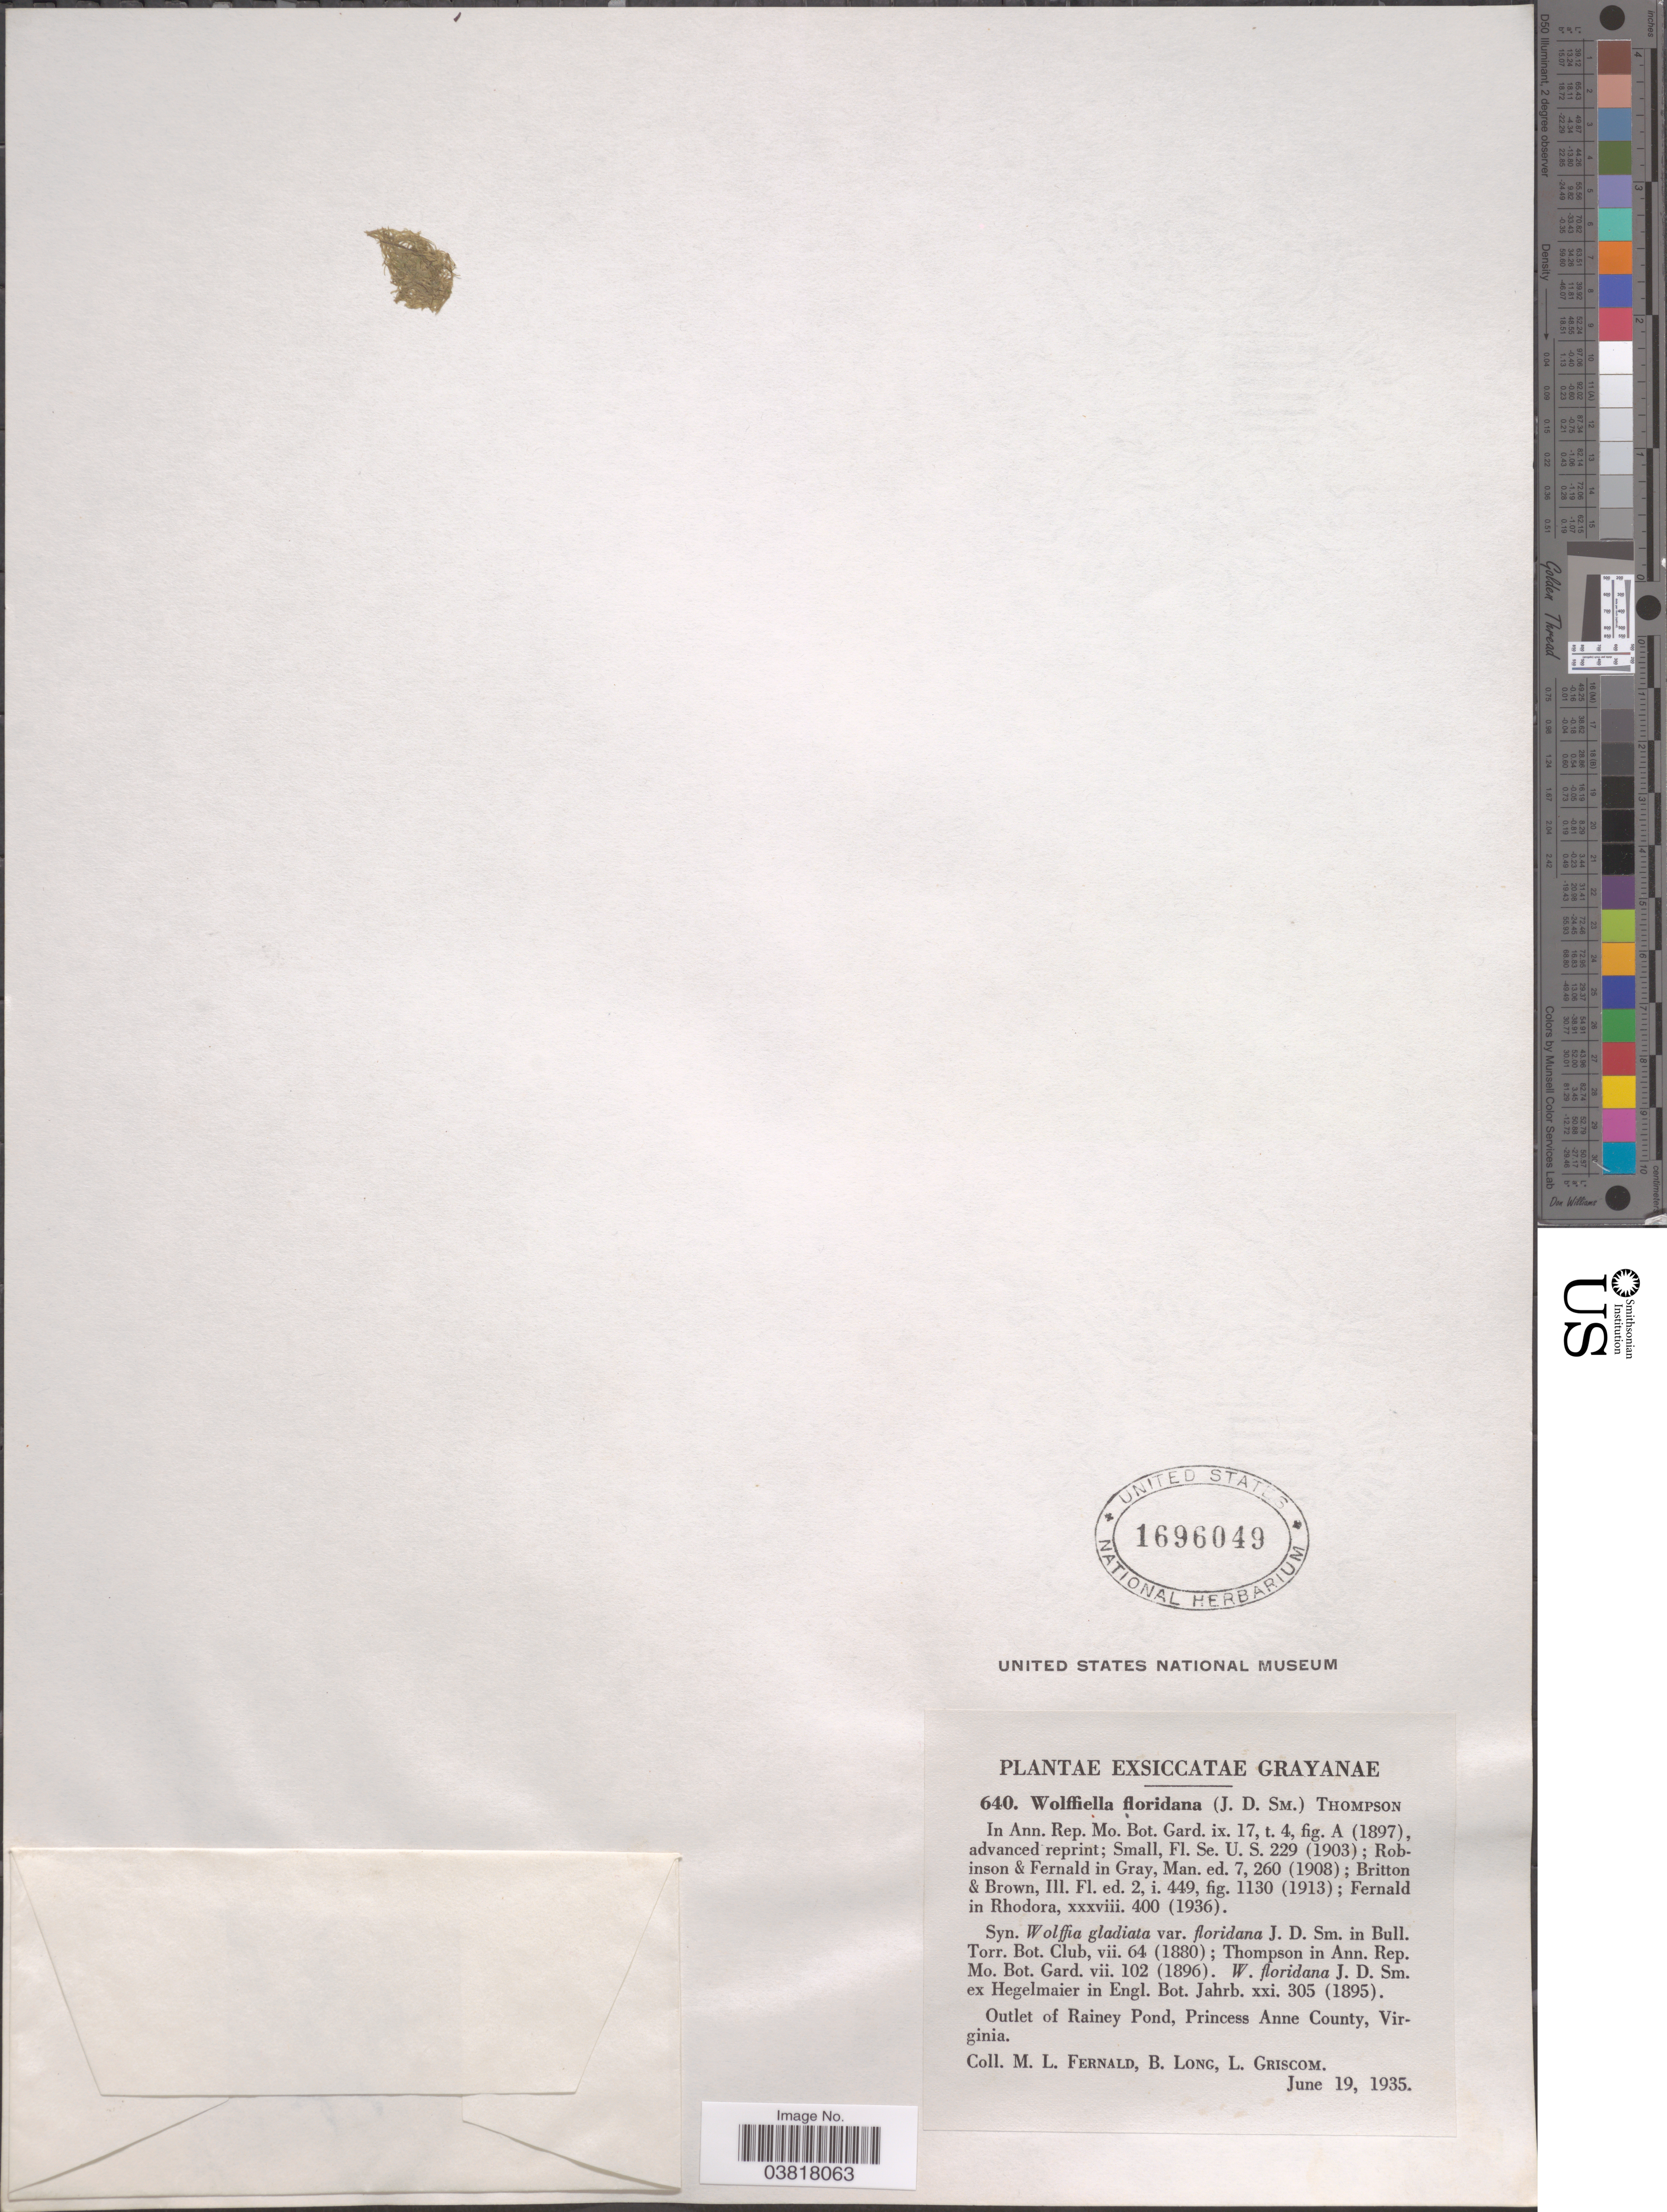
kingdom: Plantae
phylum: Tracheophyta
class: Liliopsida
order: Alismatales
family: Araceae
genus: Wolffiella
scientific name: Wolffiella floridana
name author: (Donn. Sm.) C.H. Thomps.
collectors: M. L. Fernald, B. Long & L. Griscom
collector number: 640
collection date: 1935-06-19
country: United States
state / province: Virginia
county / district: City of Virginia Beach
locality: Outlet of Rainey Pond, Princess Anne County.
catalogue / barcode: US 1696049